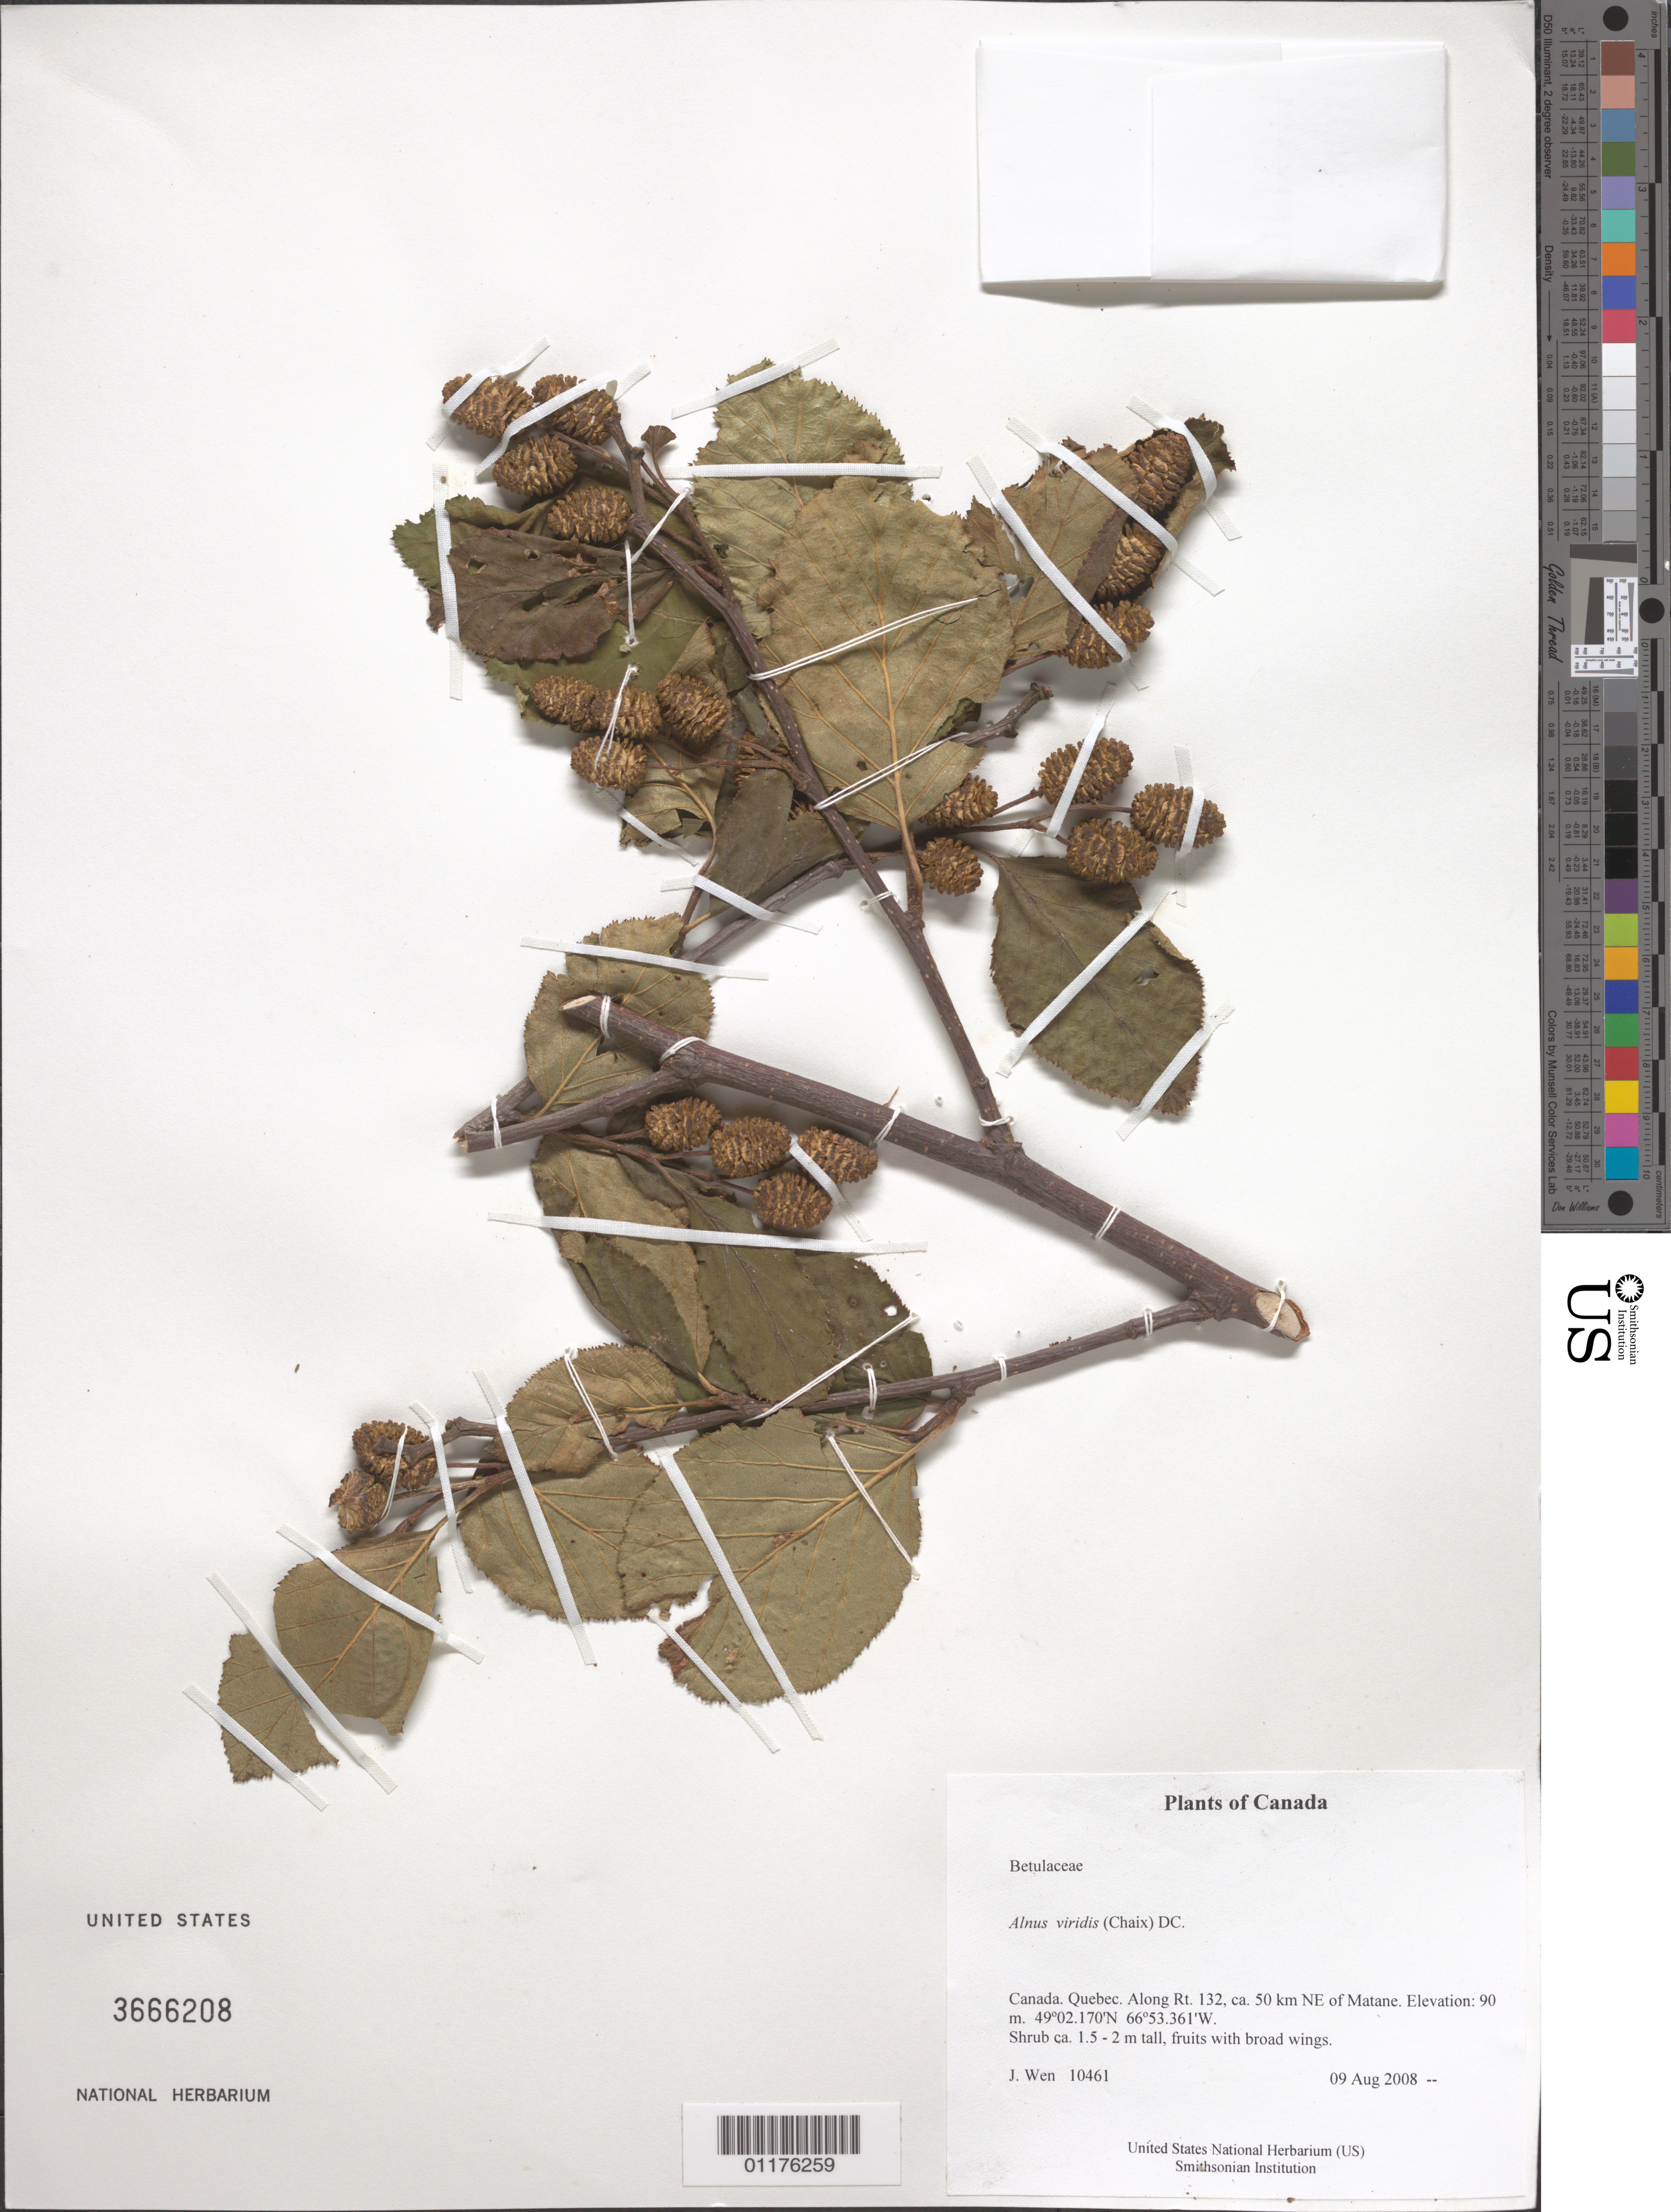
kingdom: Plantae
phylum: Tracheophyta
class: Magnoliopsida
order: Fagales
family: Betulaceae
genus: Alnus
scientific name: Alnus viridis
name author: (Chaix) DC.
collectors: J. Wen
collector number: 10461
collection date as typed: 09 Aug 2008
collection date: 2008-08-09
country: Canada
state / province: Quebec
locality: Along Rt. 132, ca. 50 km NE of Matane.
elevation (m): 90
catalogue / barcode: US 3666208